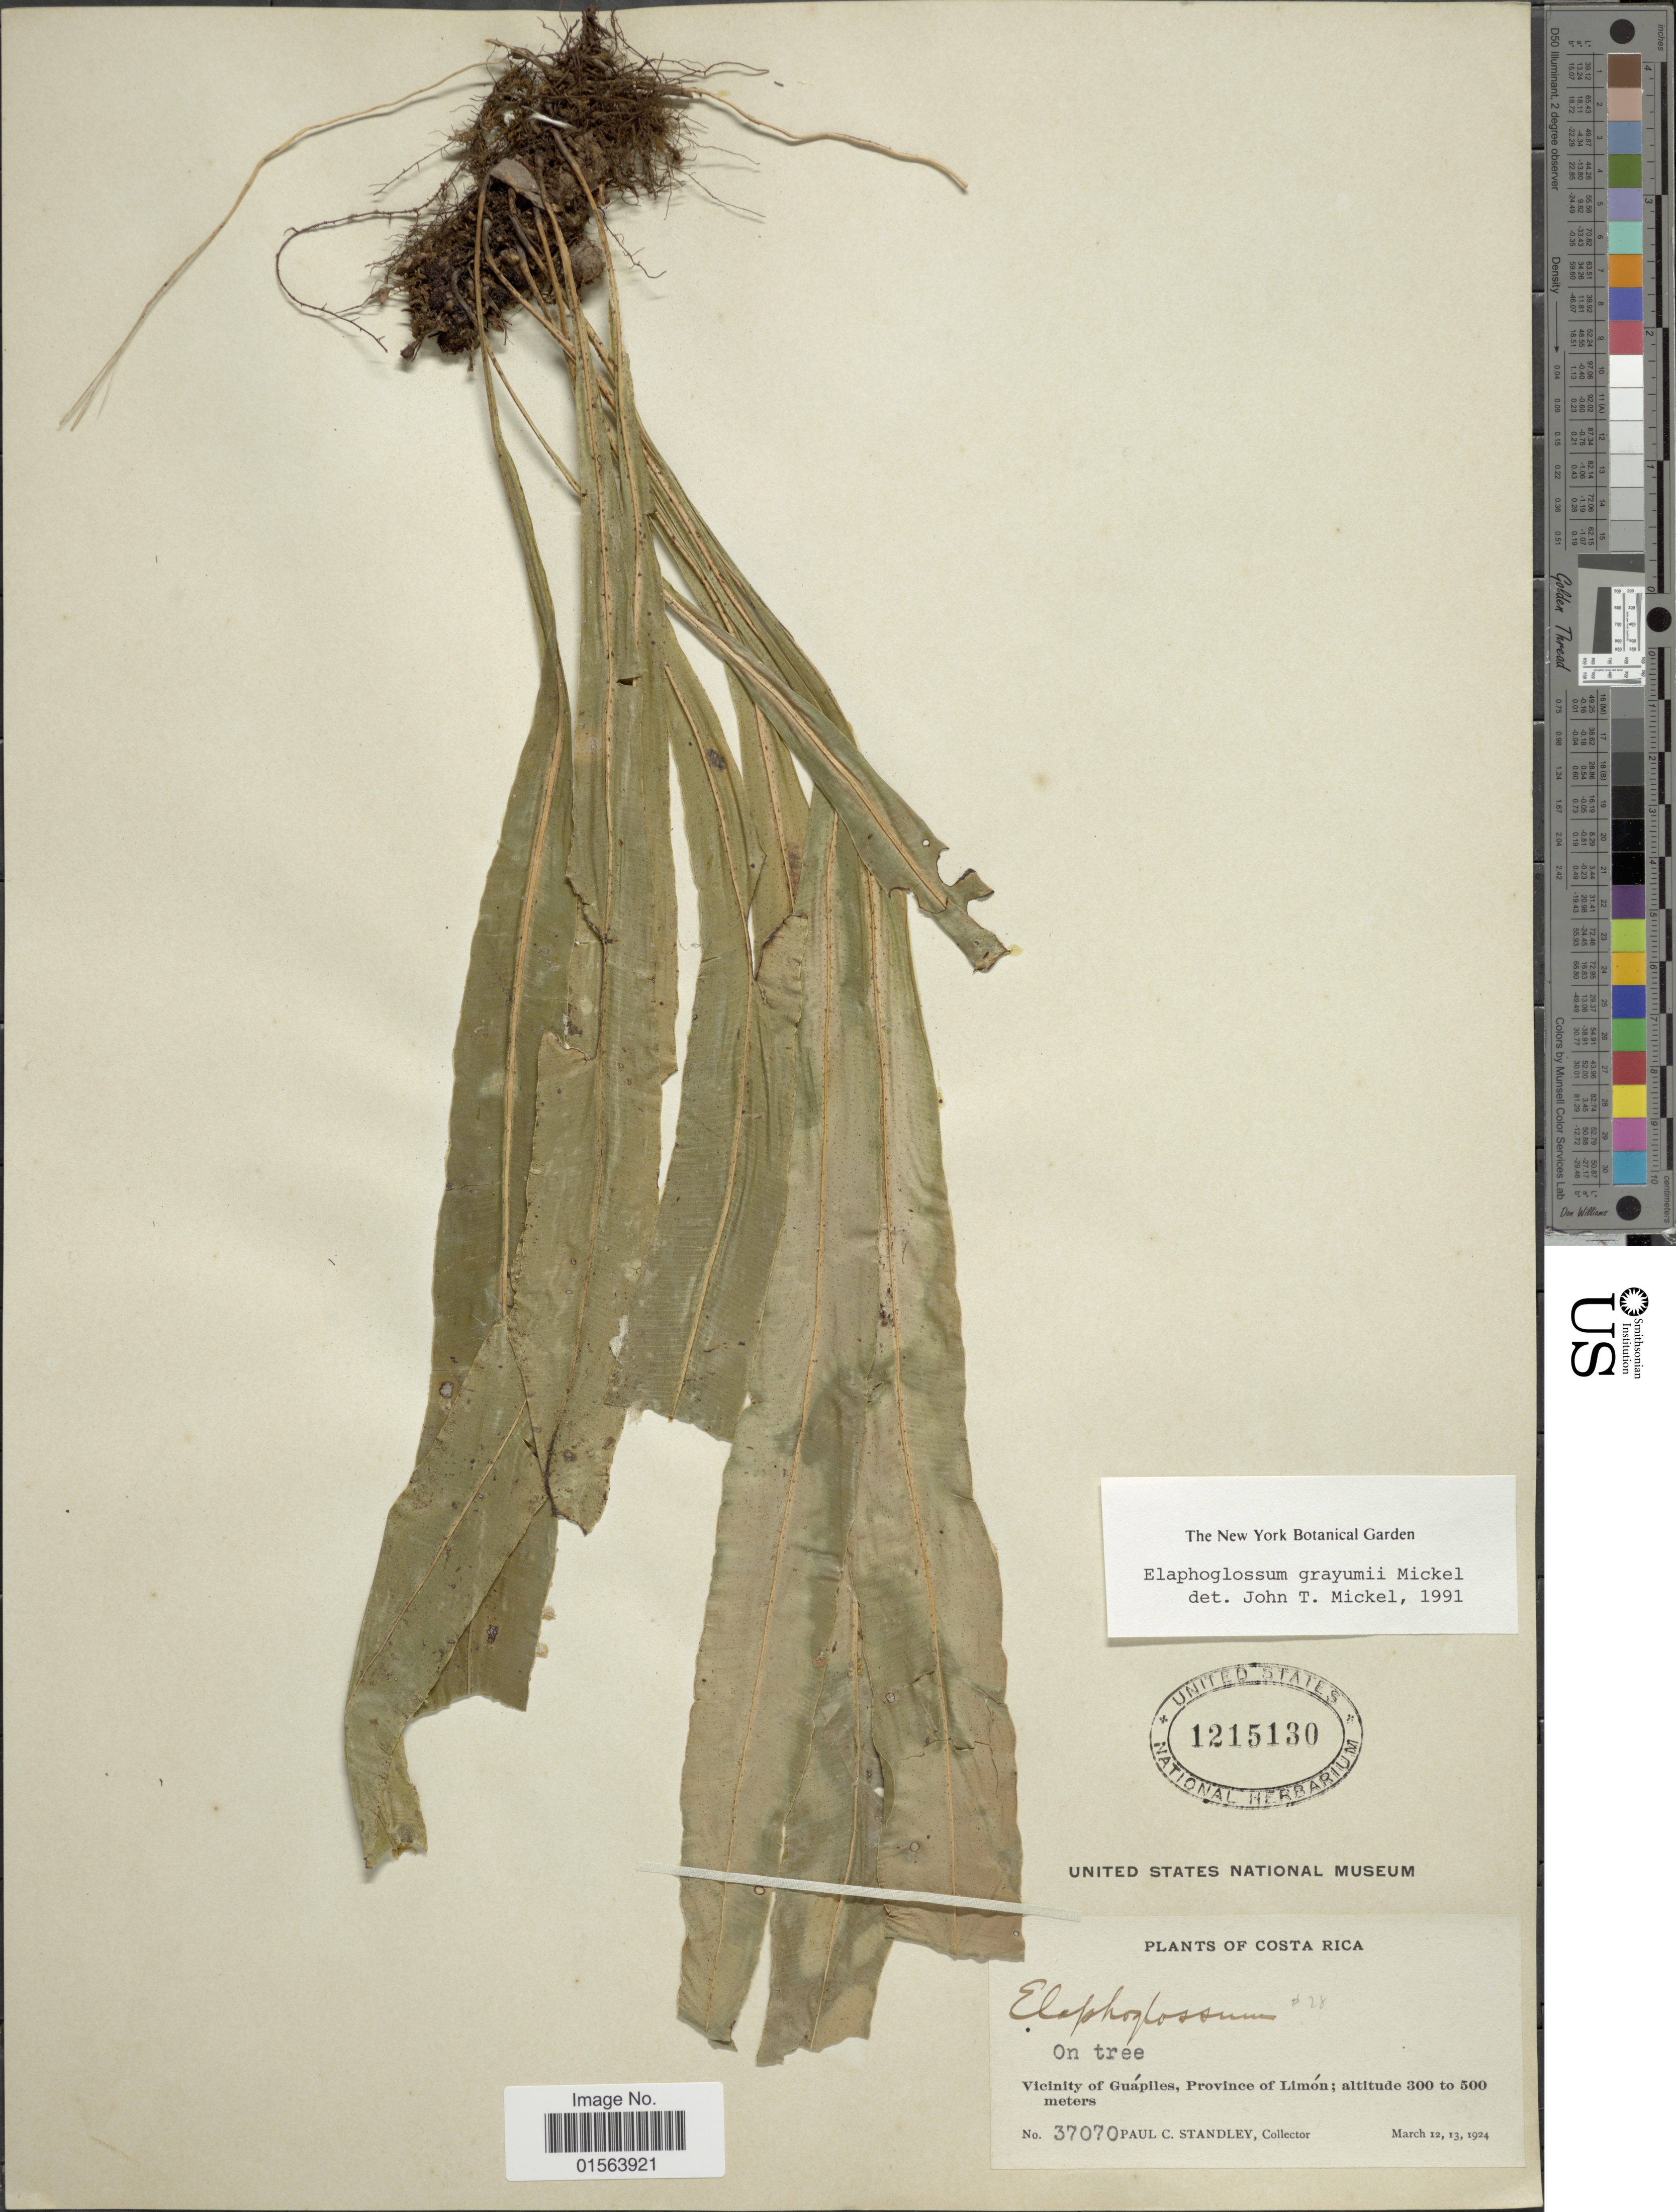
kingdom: Plantae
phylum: Tracheophyta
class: Polypodiopsida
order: Polypodiales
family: Dryopteridaceae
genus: Elaphoglossum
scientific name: Elaphoglossum grayumii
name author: Mickel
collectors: P. C. Standley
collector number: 37070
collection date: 1924-03-12/1924-03-13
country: Costa Rica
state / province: Limón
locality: Vicinity of Guapiles, Province of Limon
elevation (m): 300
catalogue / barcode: US 1215130